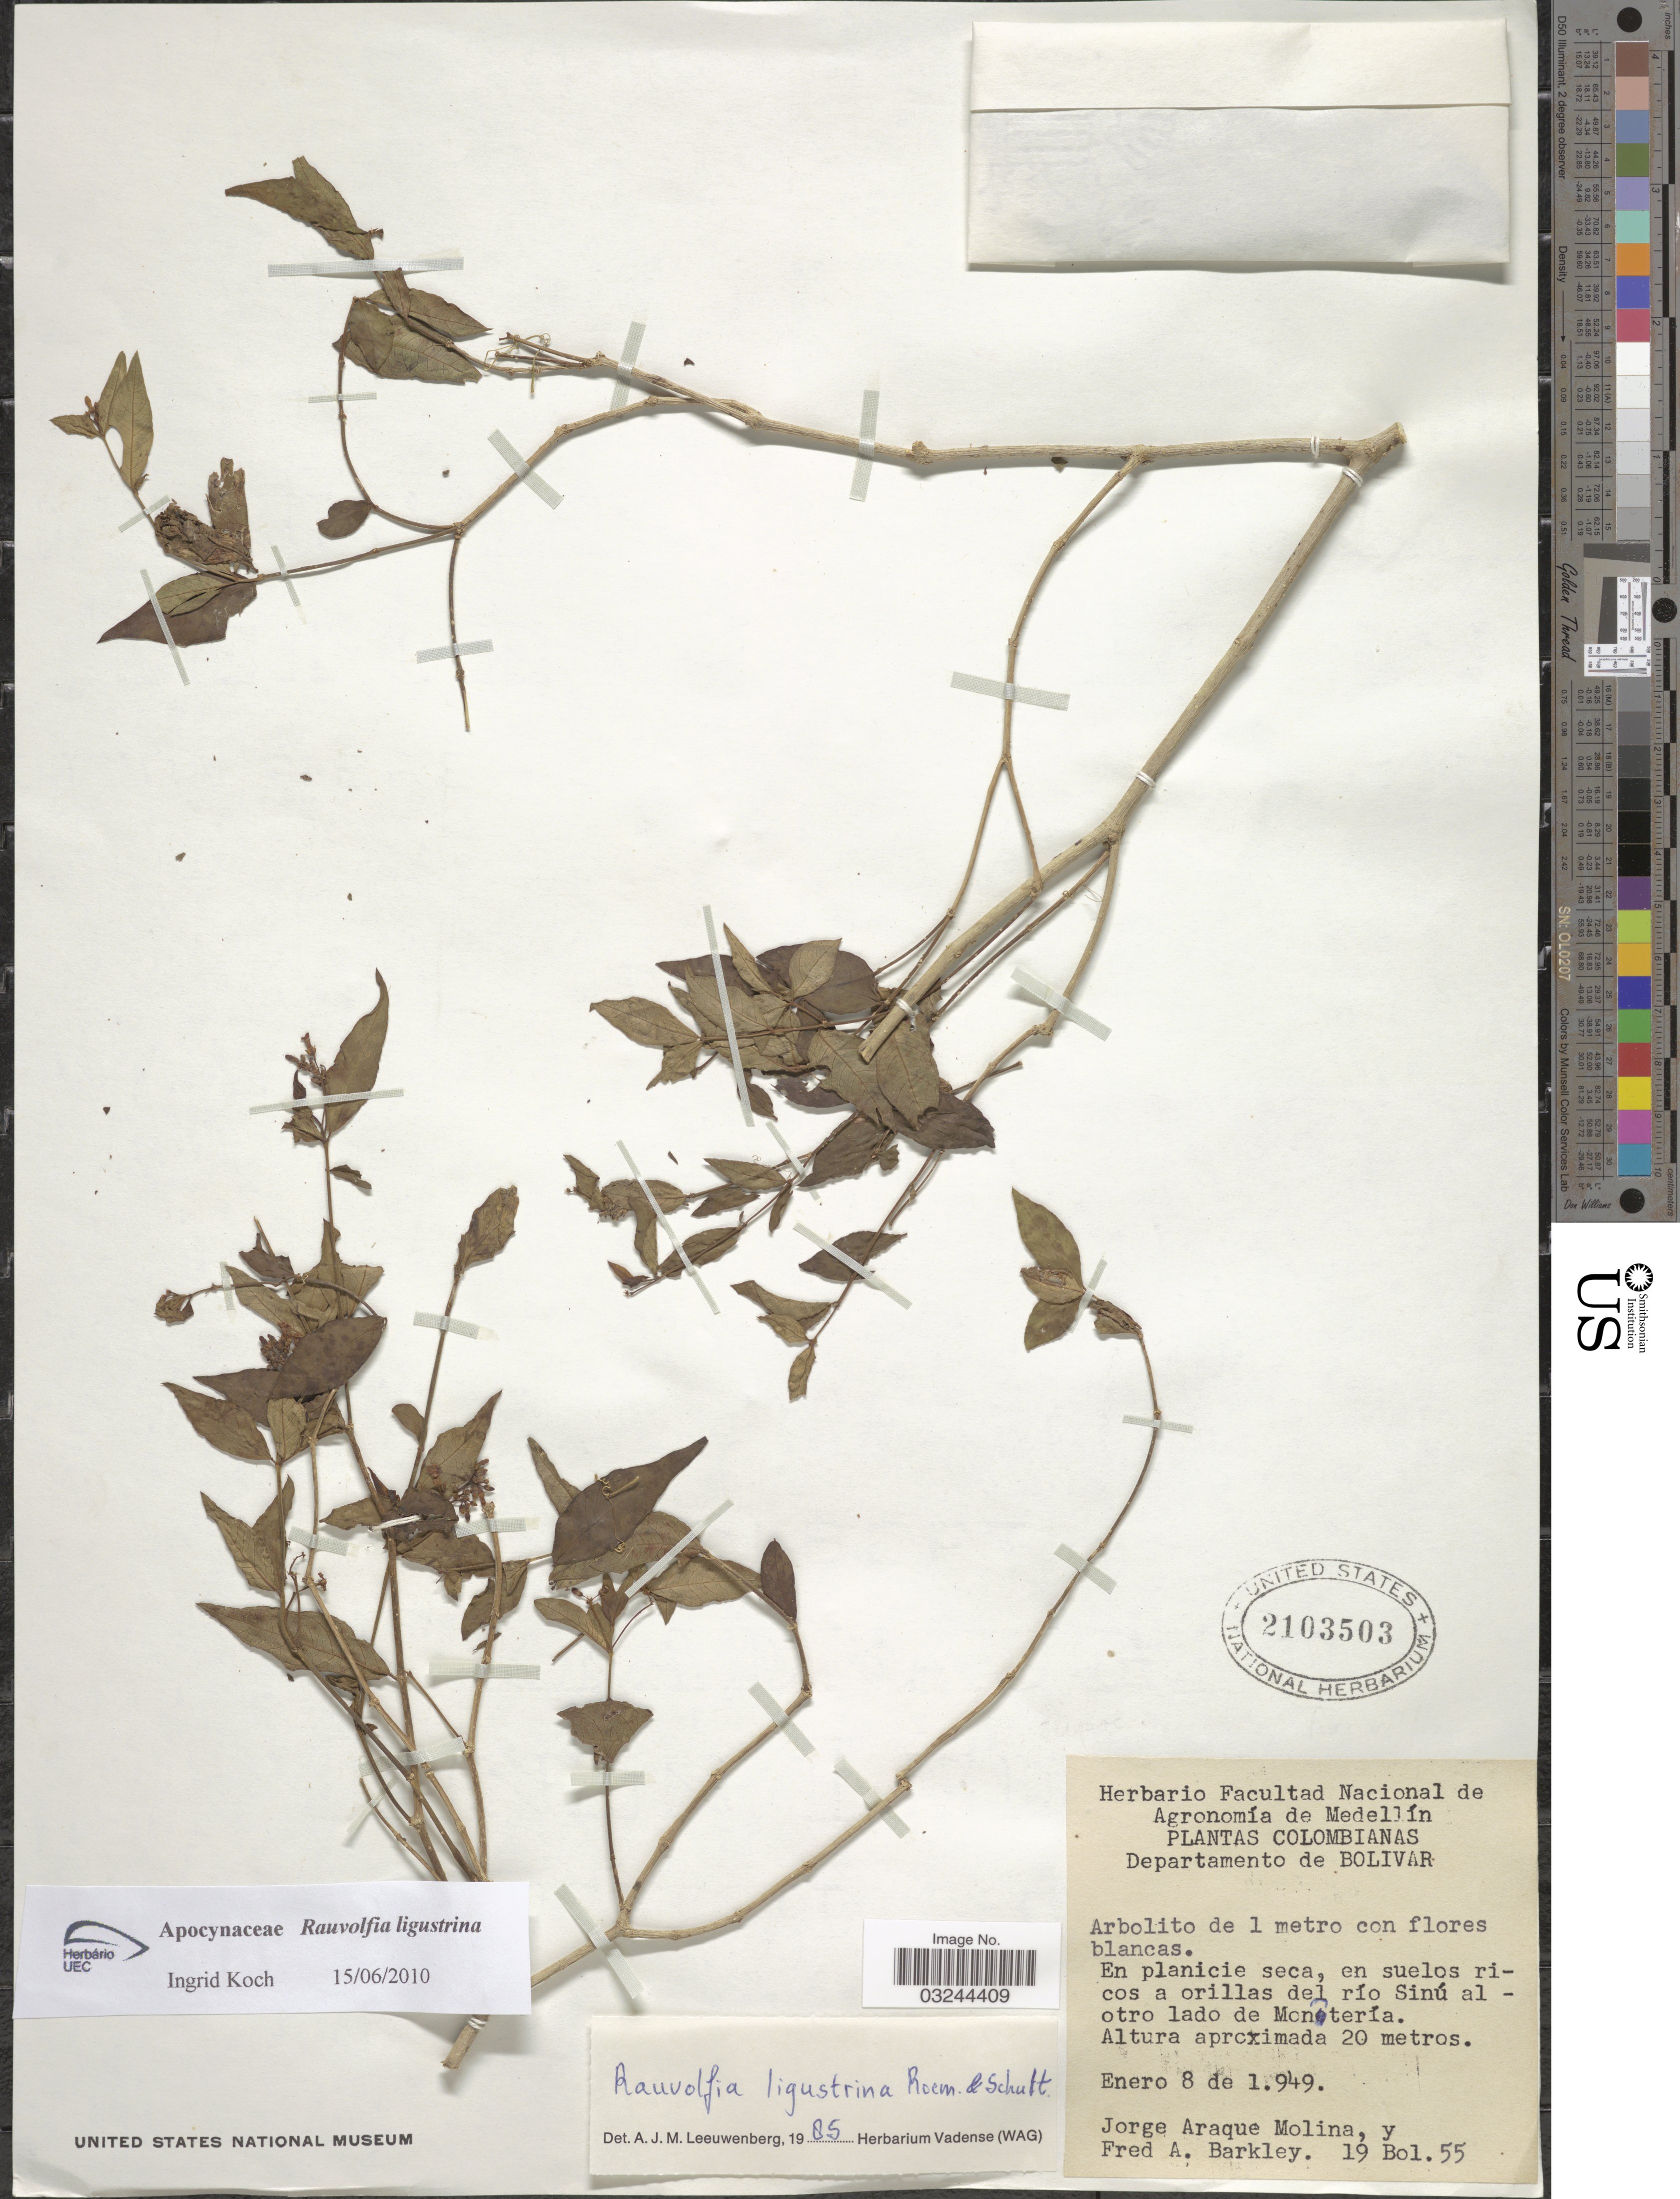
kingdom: Plantae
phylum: Tracheophyta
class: Magnoliopsida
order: Gentianales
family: Apocynaceae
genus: Rauvolfia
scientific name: Rauvolfia ligustrina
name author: Willd. ex Roem. & Schult.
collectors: J. A. Molina & F. A. Barkley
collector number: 19Bol.55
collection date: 1949-01-08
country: Colombia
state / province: Bolívar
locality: Departamento de Bolivar, En planicie seca, en suelos ricos a orillas del río Sinú al-otro lado de Montería.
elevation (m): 20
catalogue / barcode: US 2103503